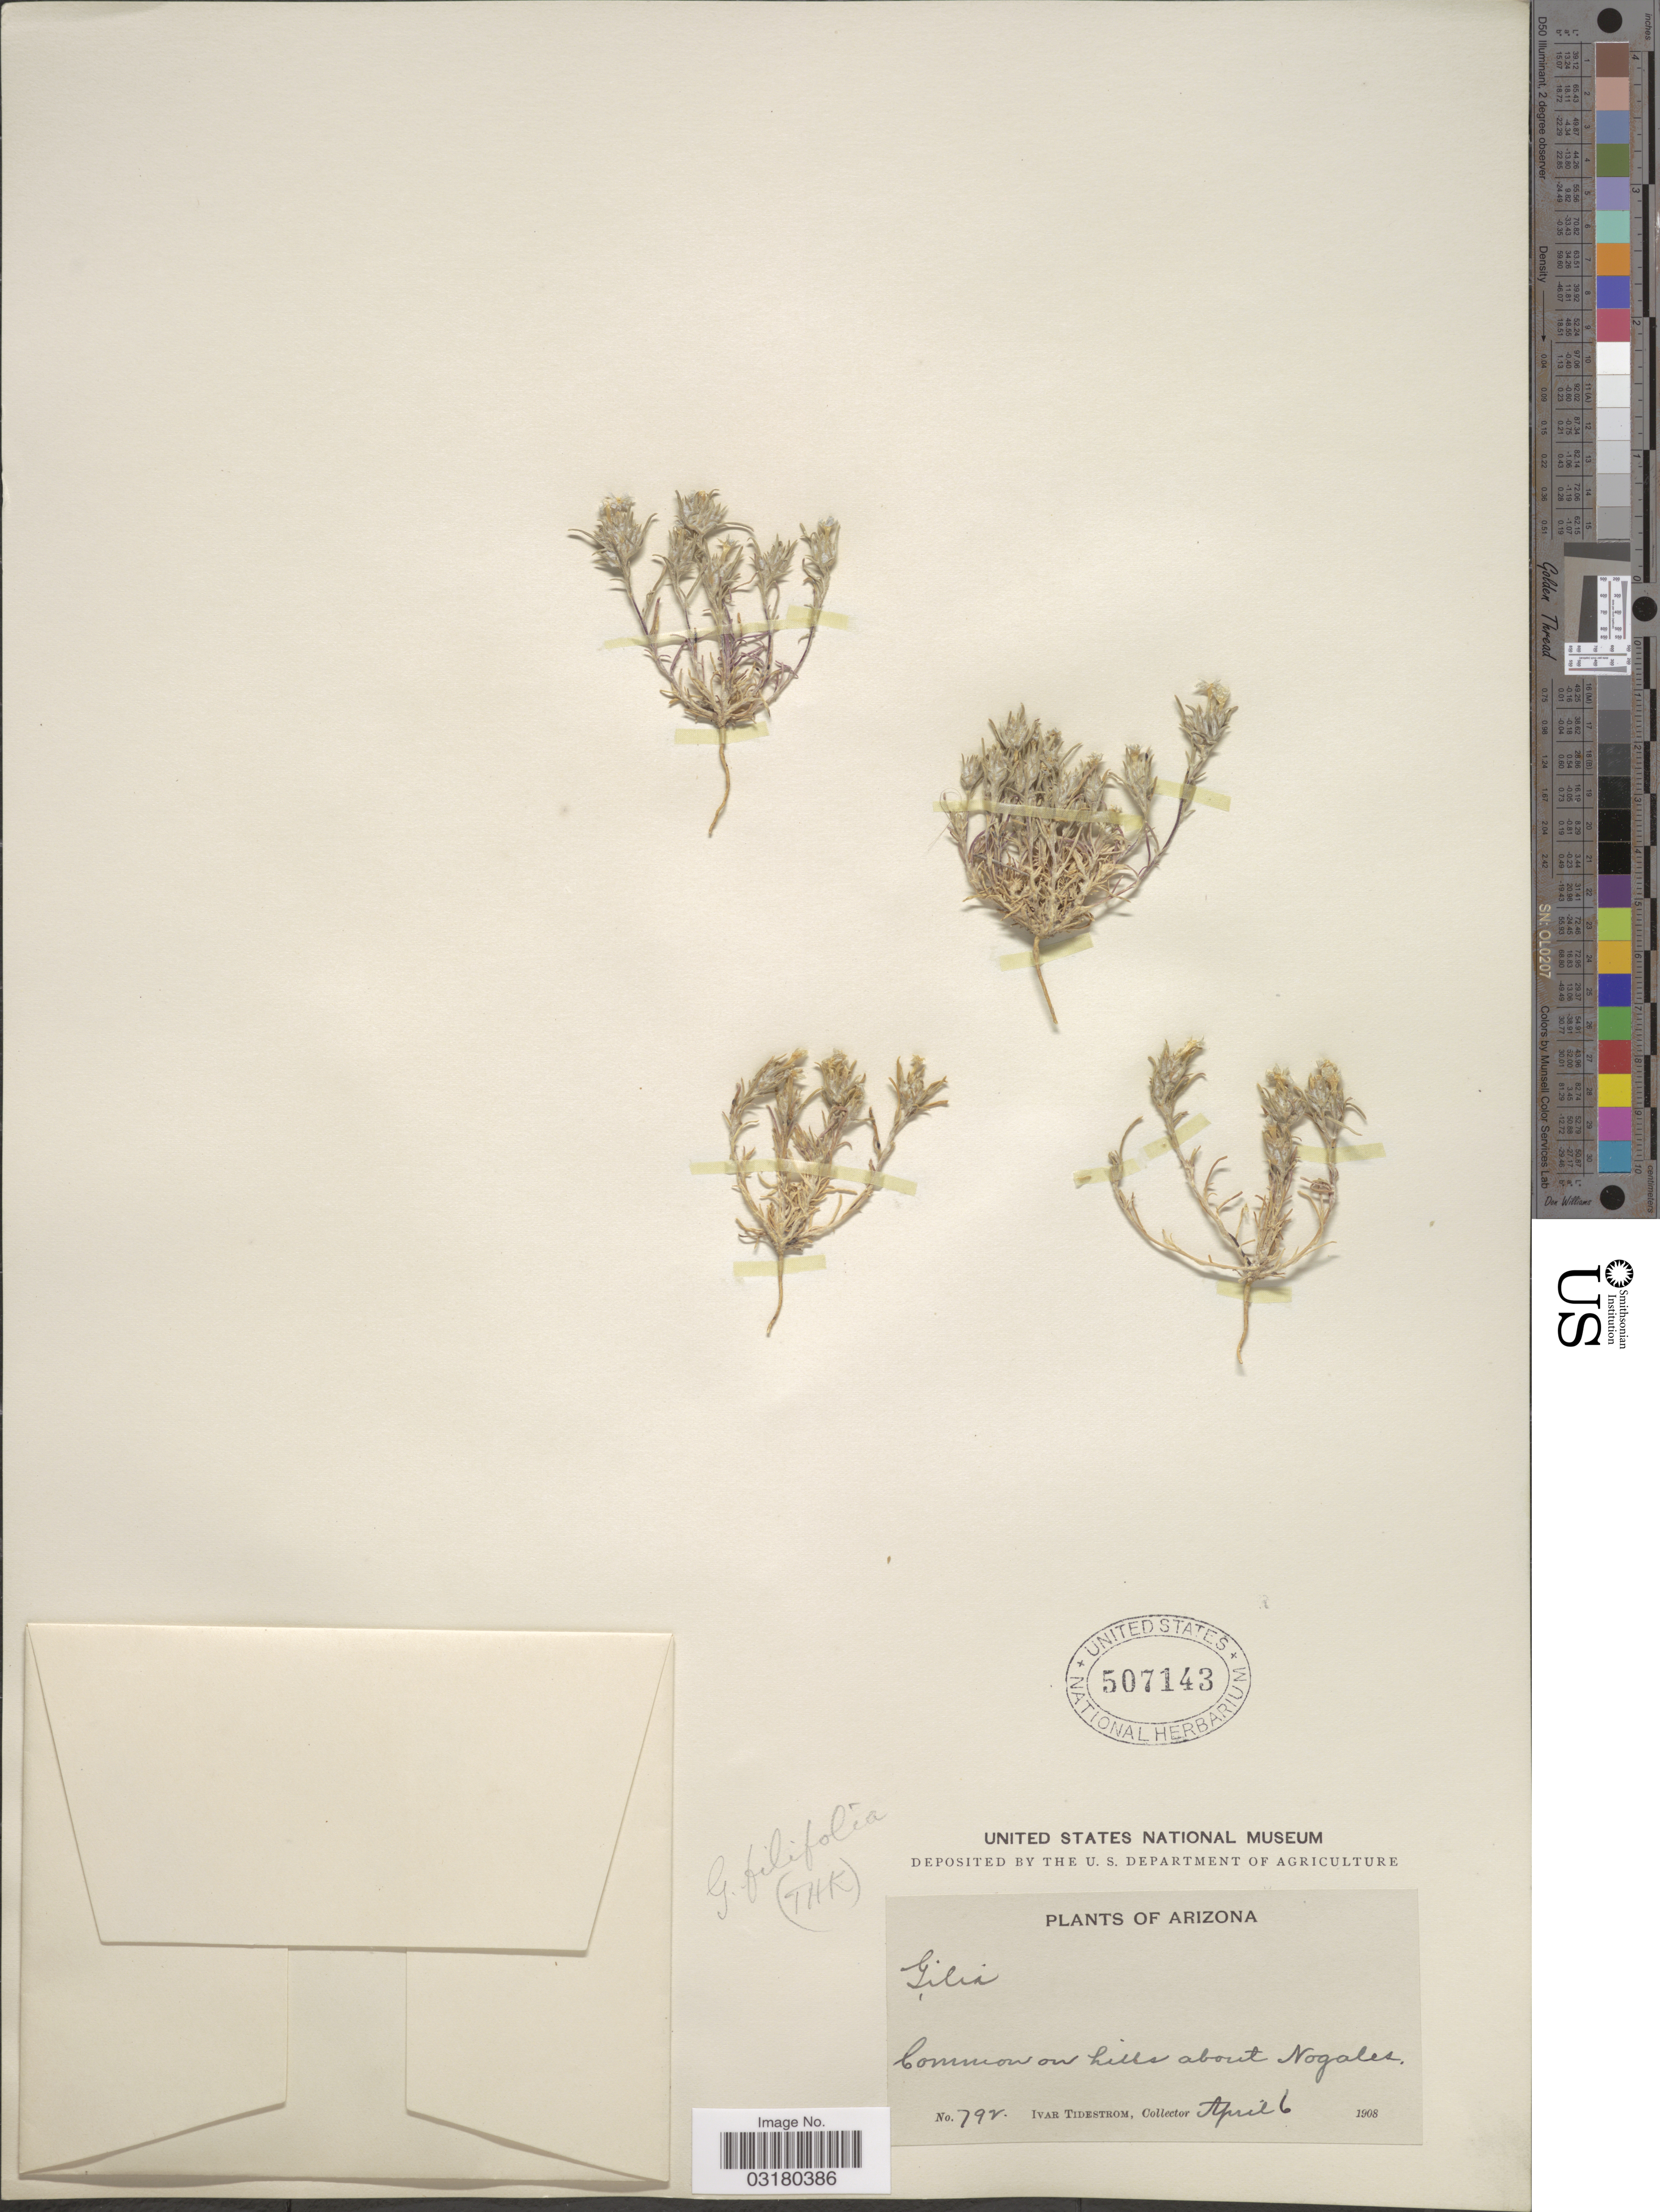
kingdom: Plantae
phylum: Tracheophyta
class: Magnoliopsida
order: Ericales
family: Polemoniaceae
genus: Eriastrum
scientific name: Eriastrum sp.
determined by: Strong, Mark T., (BOT), Smithsonian Institution - National Museum of Natural History (UNITED STATES)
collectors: I. F. Tidestrom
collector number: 792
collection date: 1908-04-06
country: United States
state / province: Arizona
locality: Common on hills about Nogales.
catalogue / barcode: US 507143